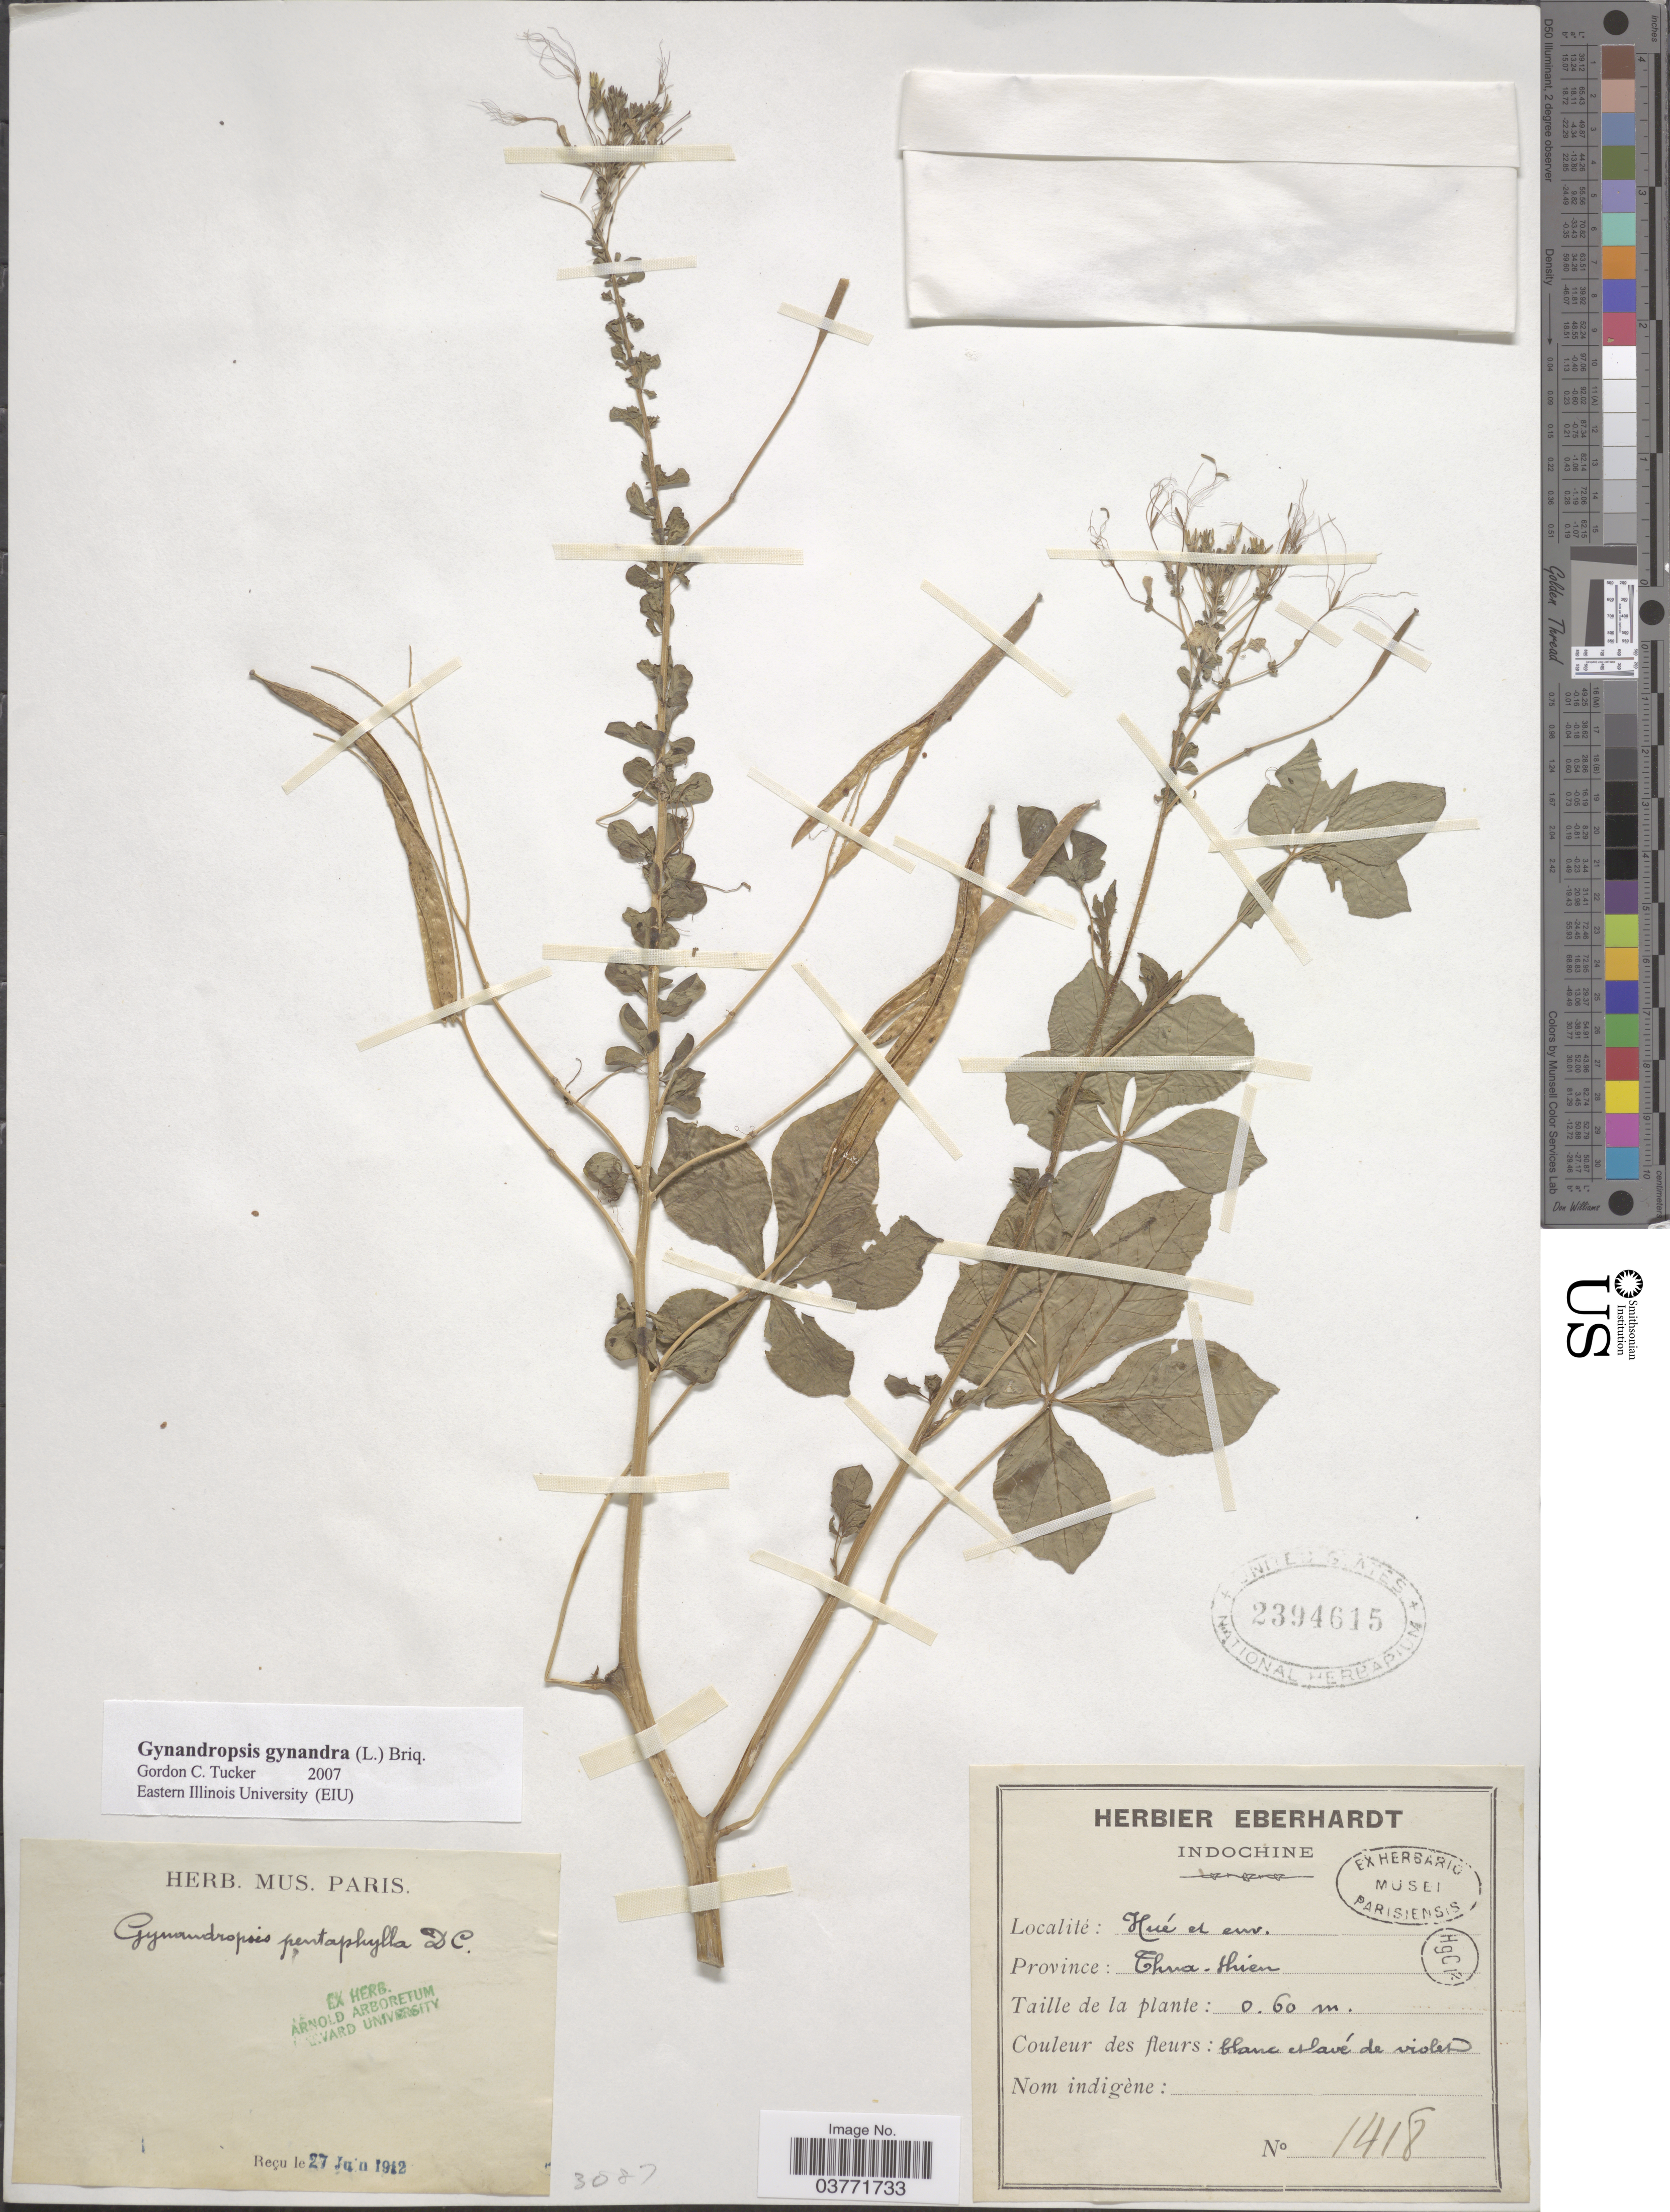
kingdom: Plantae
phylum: Tracheophyta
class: Magnoliopsida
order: Brassicales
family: Cleomaceae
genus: Gynandropsis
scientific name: Gynandropsis gynandra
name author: (L.) Briq.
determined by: Tucker, G. C.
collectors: ex herb. Eberhardt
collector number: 1418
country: Vietnam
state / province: Thua Thiên-Hue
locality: Indochine. Hué et env. Province: Thua-thien.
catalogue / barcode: US 2394615